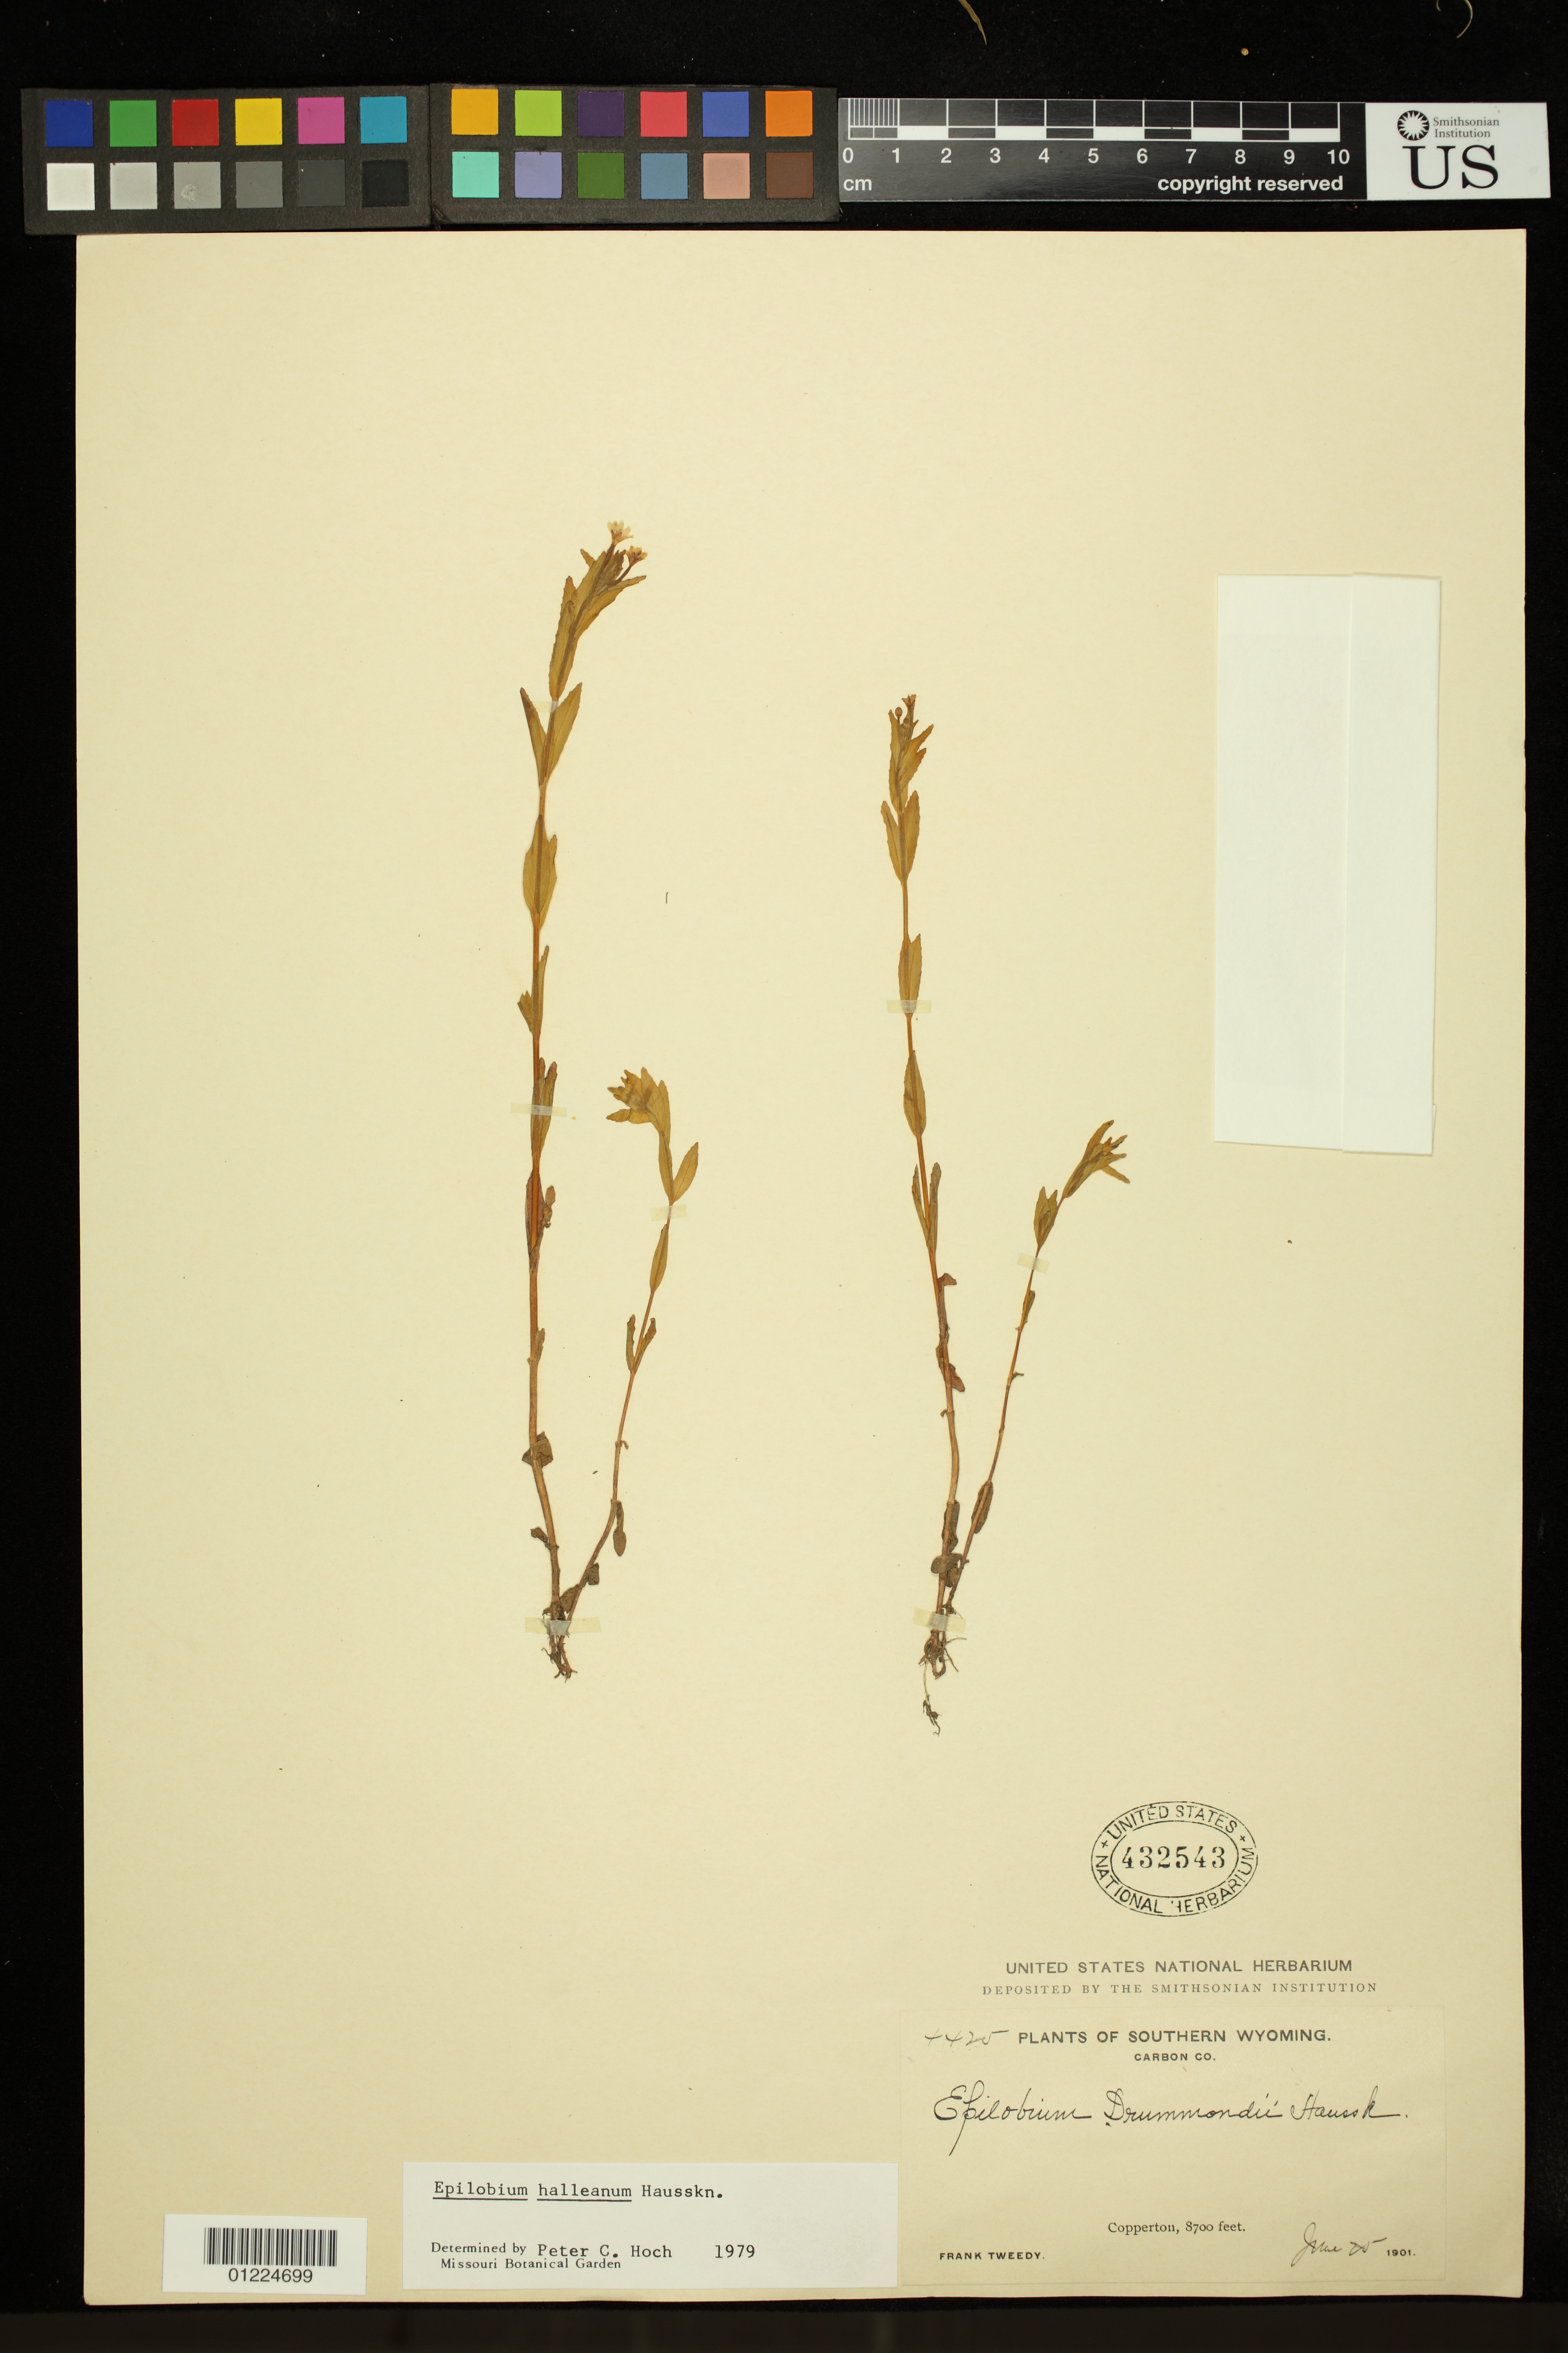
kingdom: Plantae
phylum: Tracheophyta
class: Magnoliopsida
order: Myrtales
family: Onagraceae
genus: Epilobium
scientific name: Epilobium hallianum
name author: Hausskn.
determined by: Hoch, P. C.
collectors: F. Tweedy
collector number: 4425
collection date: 1901-06-25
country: United States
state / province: Wyoming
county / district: Carbon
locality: Copperton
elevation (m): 2652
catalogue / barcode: US 432543